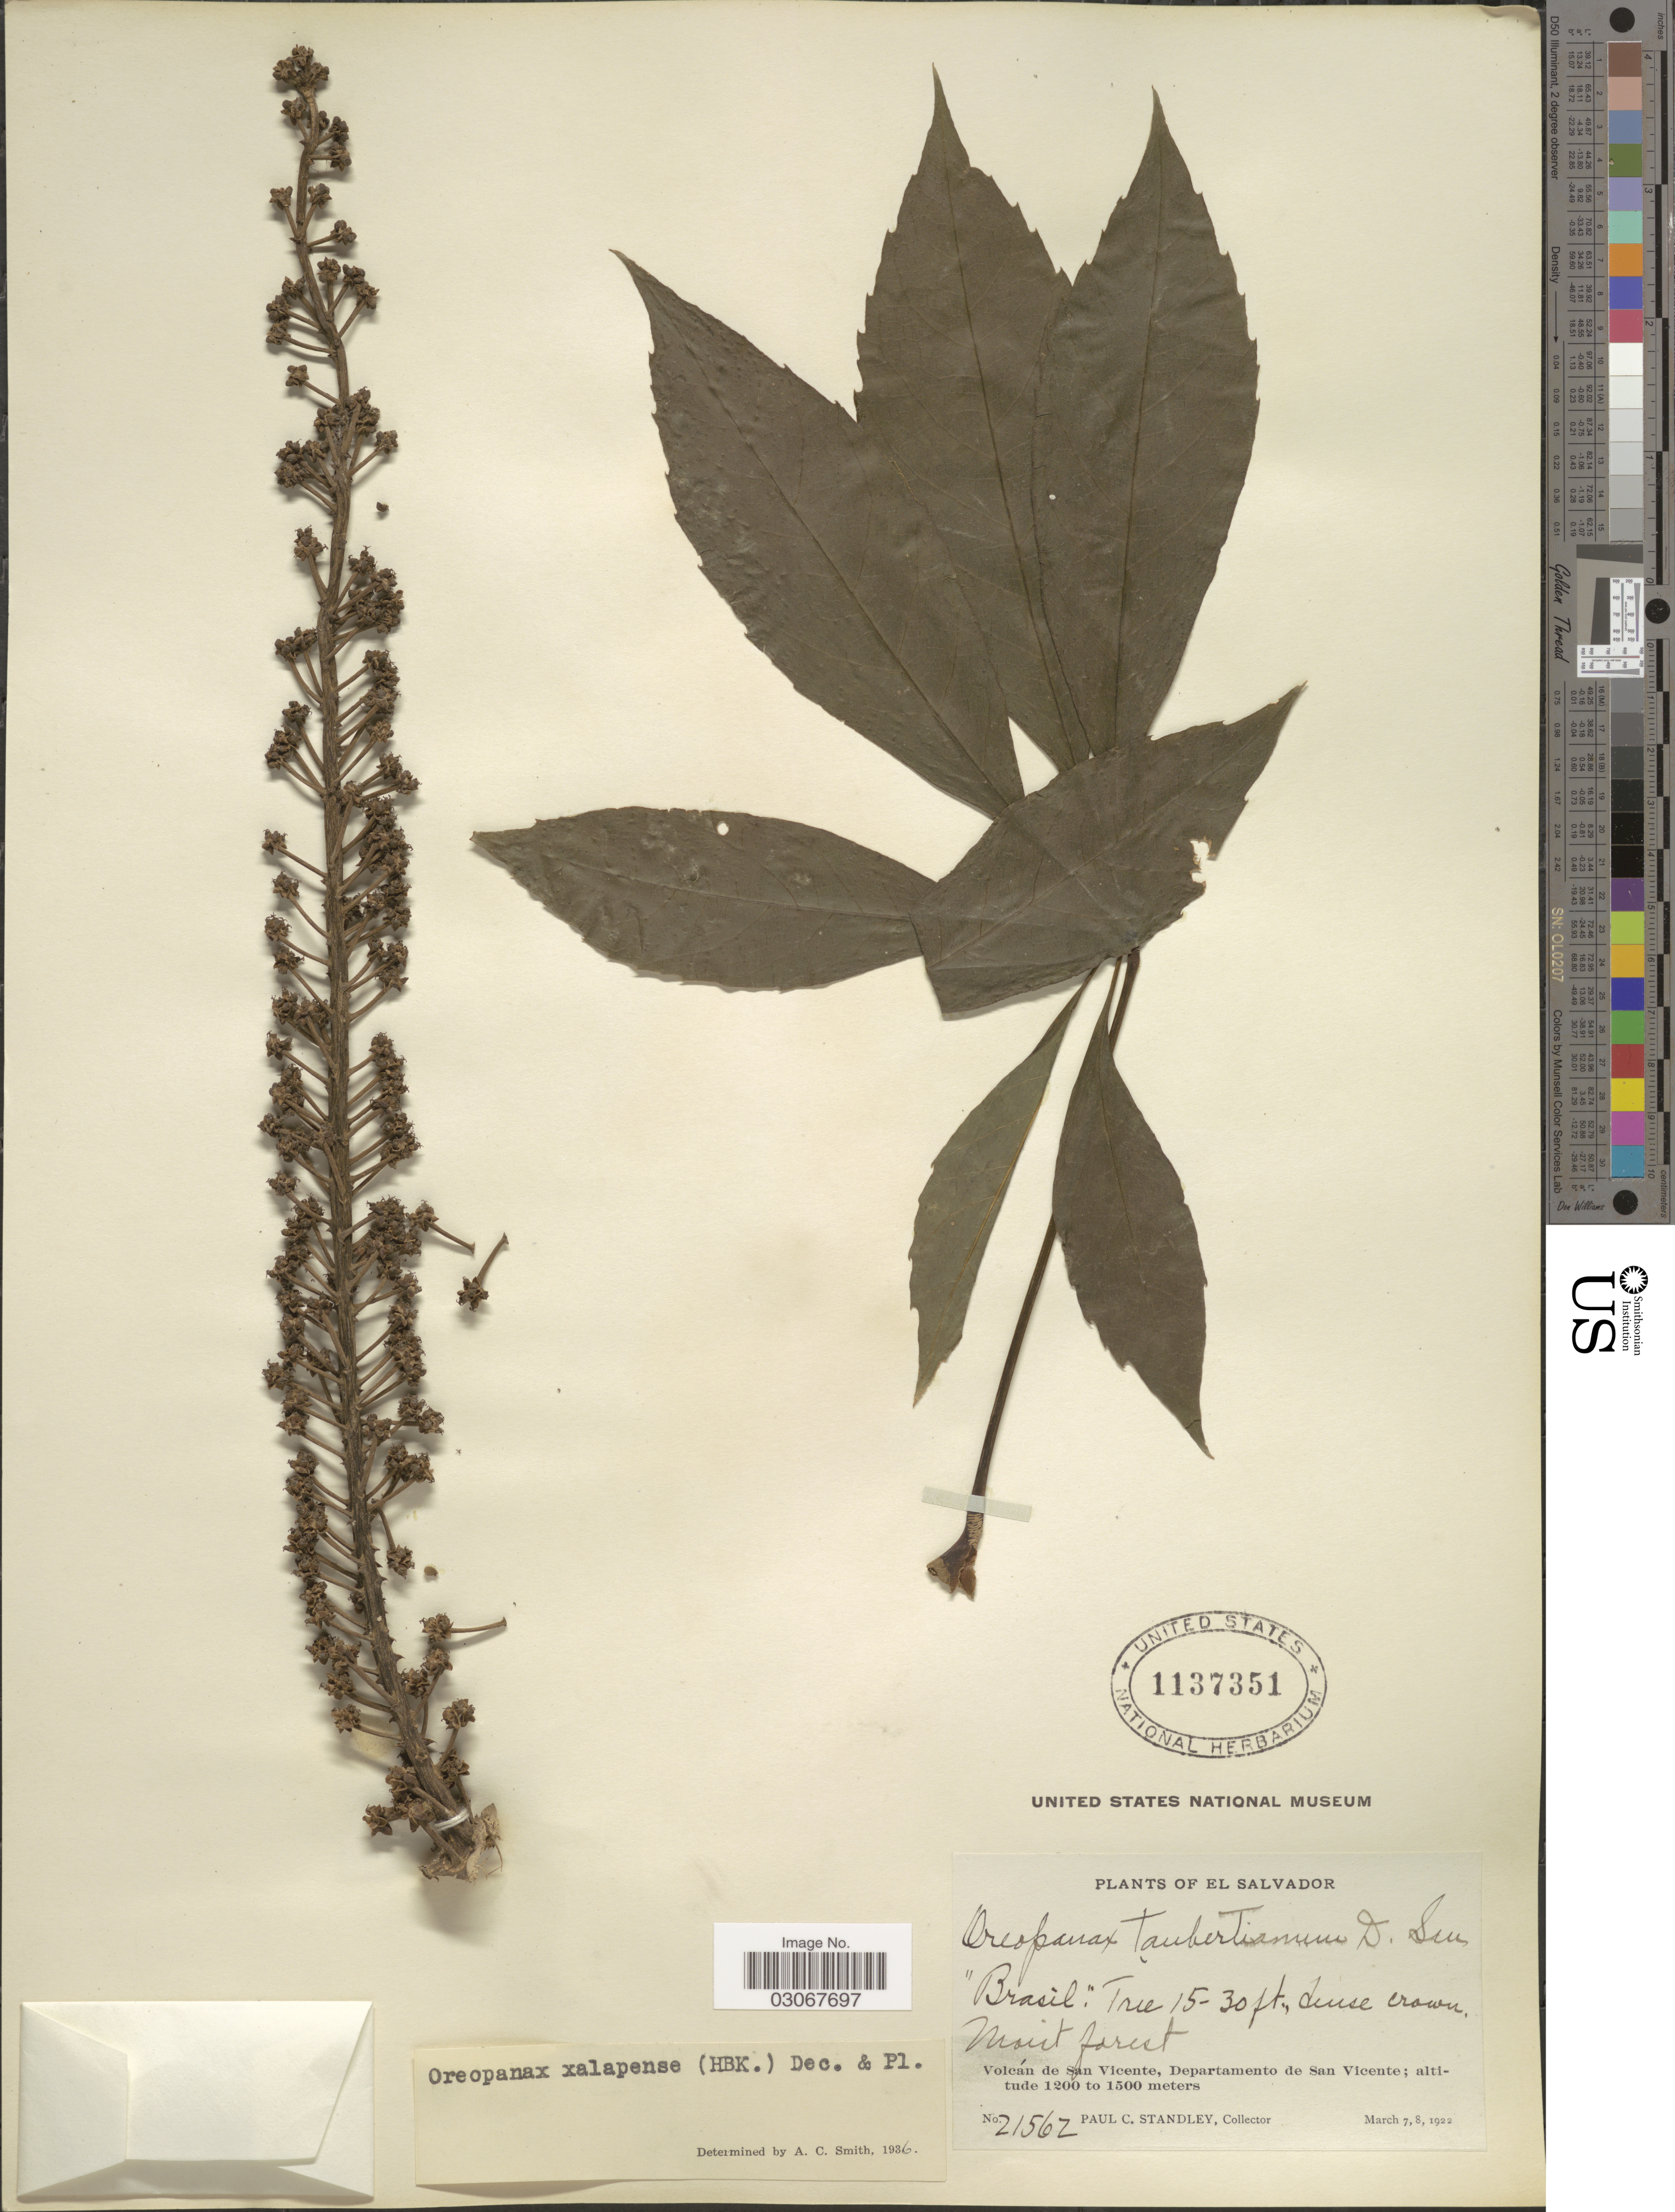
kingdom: Plantae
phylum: Tracheophyta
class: Magnoliopsida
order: Apiales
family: Araliaceae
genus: Oreopanax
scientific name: Oreopanax xalapensis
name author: (Kunth) Decne. & Planch.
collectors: P. C. Standley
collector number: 21562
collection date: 1922-03-07/1922-03-08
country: El Salvador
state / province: San Vincente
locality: Volcán de San Vicente, Departamento de San Vicente.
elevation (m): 1200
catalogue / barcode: US 1137351